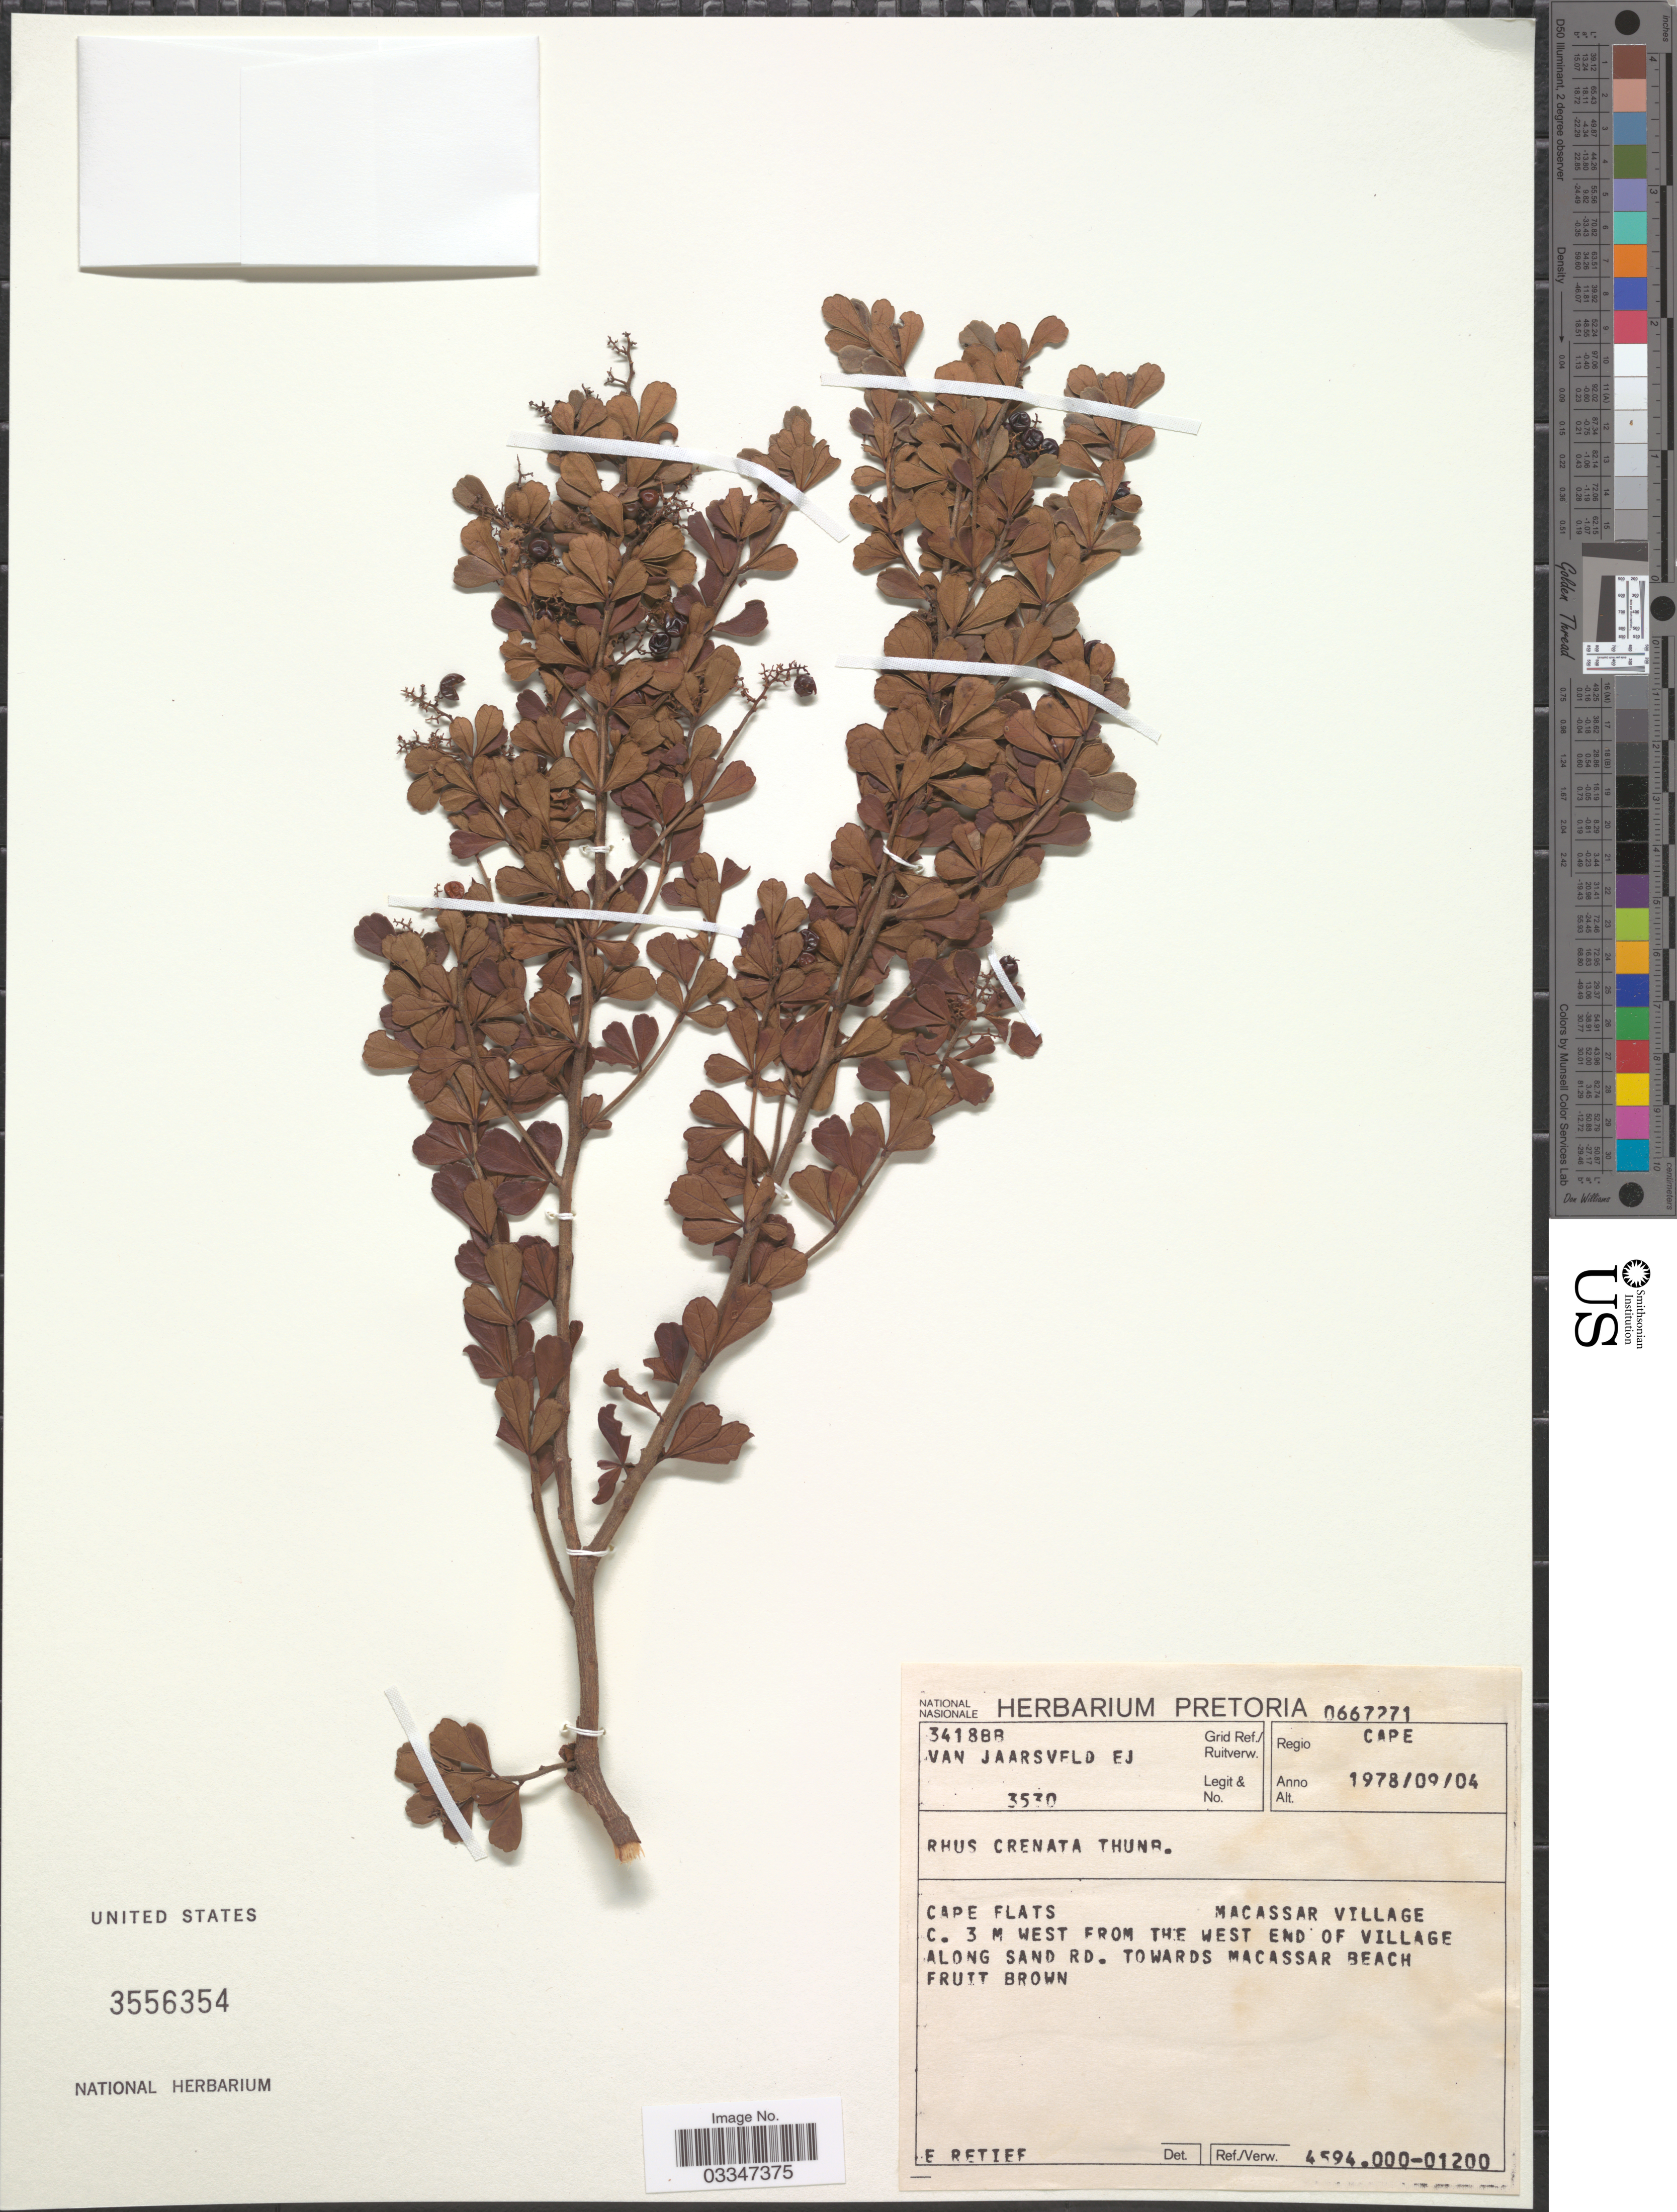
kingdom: Plantae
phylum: Tracheophyta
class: Magnoliopsida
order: Sapindales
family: Anacardiaceae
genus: Rhus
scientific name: Rhus crenata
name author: Thunb.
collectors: E. van Jaarsveld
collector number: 3530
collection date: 1978-09-04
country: South Africa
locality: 3418BB Grid Ref./ Ruitverw. Regio Cape. Cape Flats. Macassar Village. C. 3 M west from the west end of village along sand rd. towards Macassar Beach.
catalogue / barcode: US 3556354